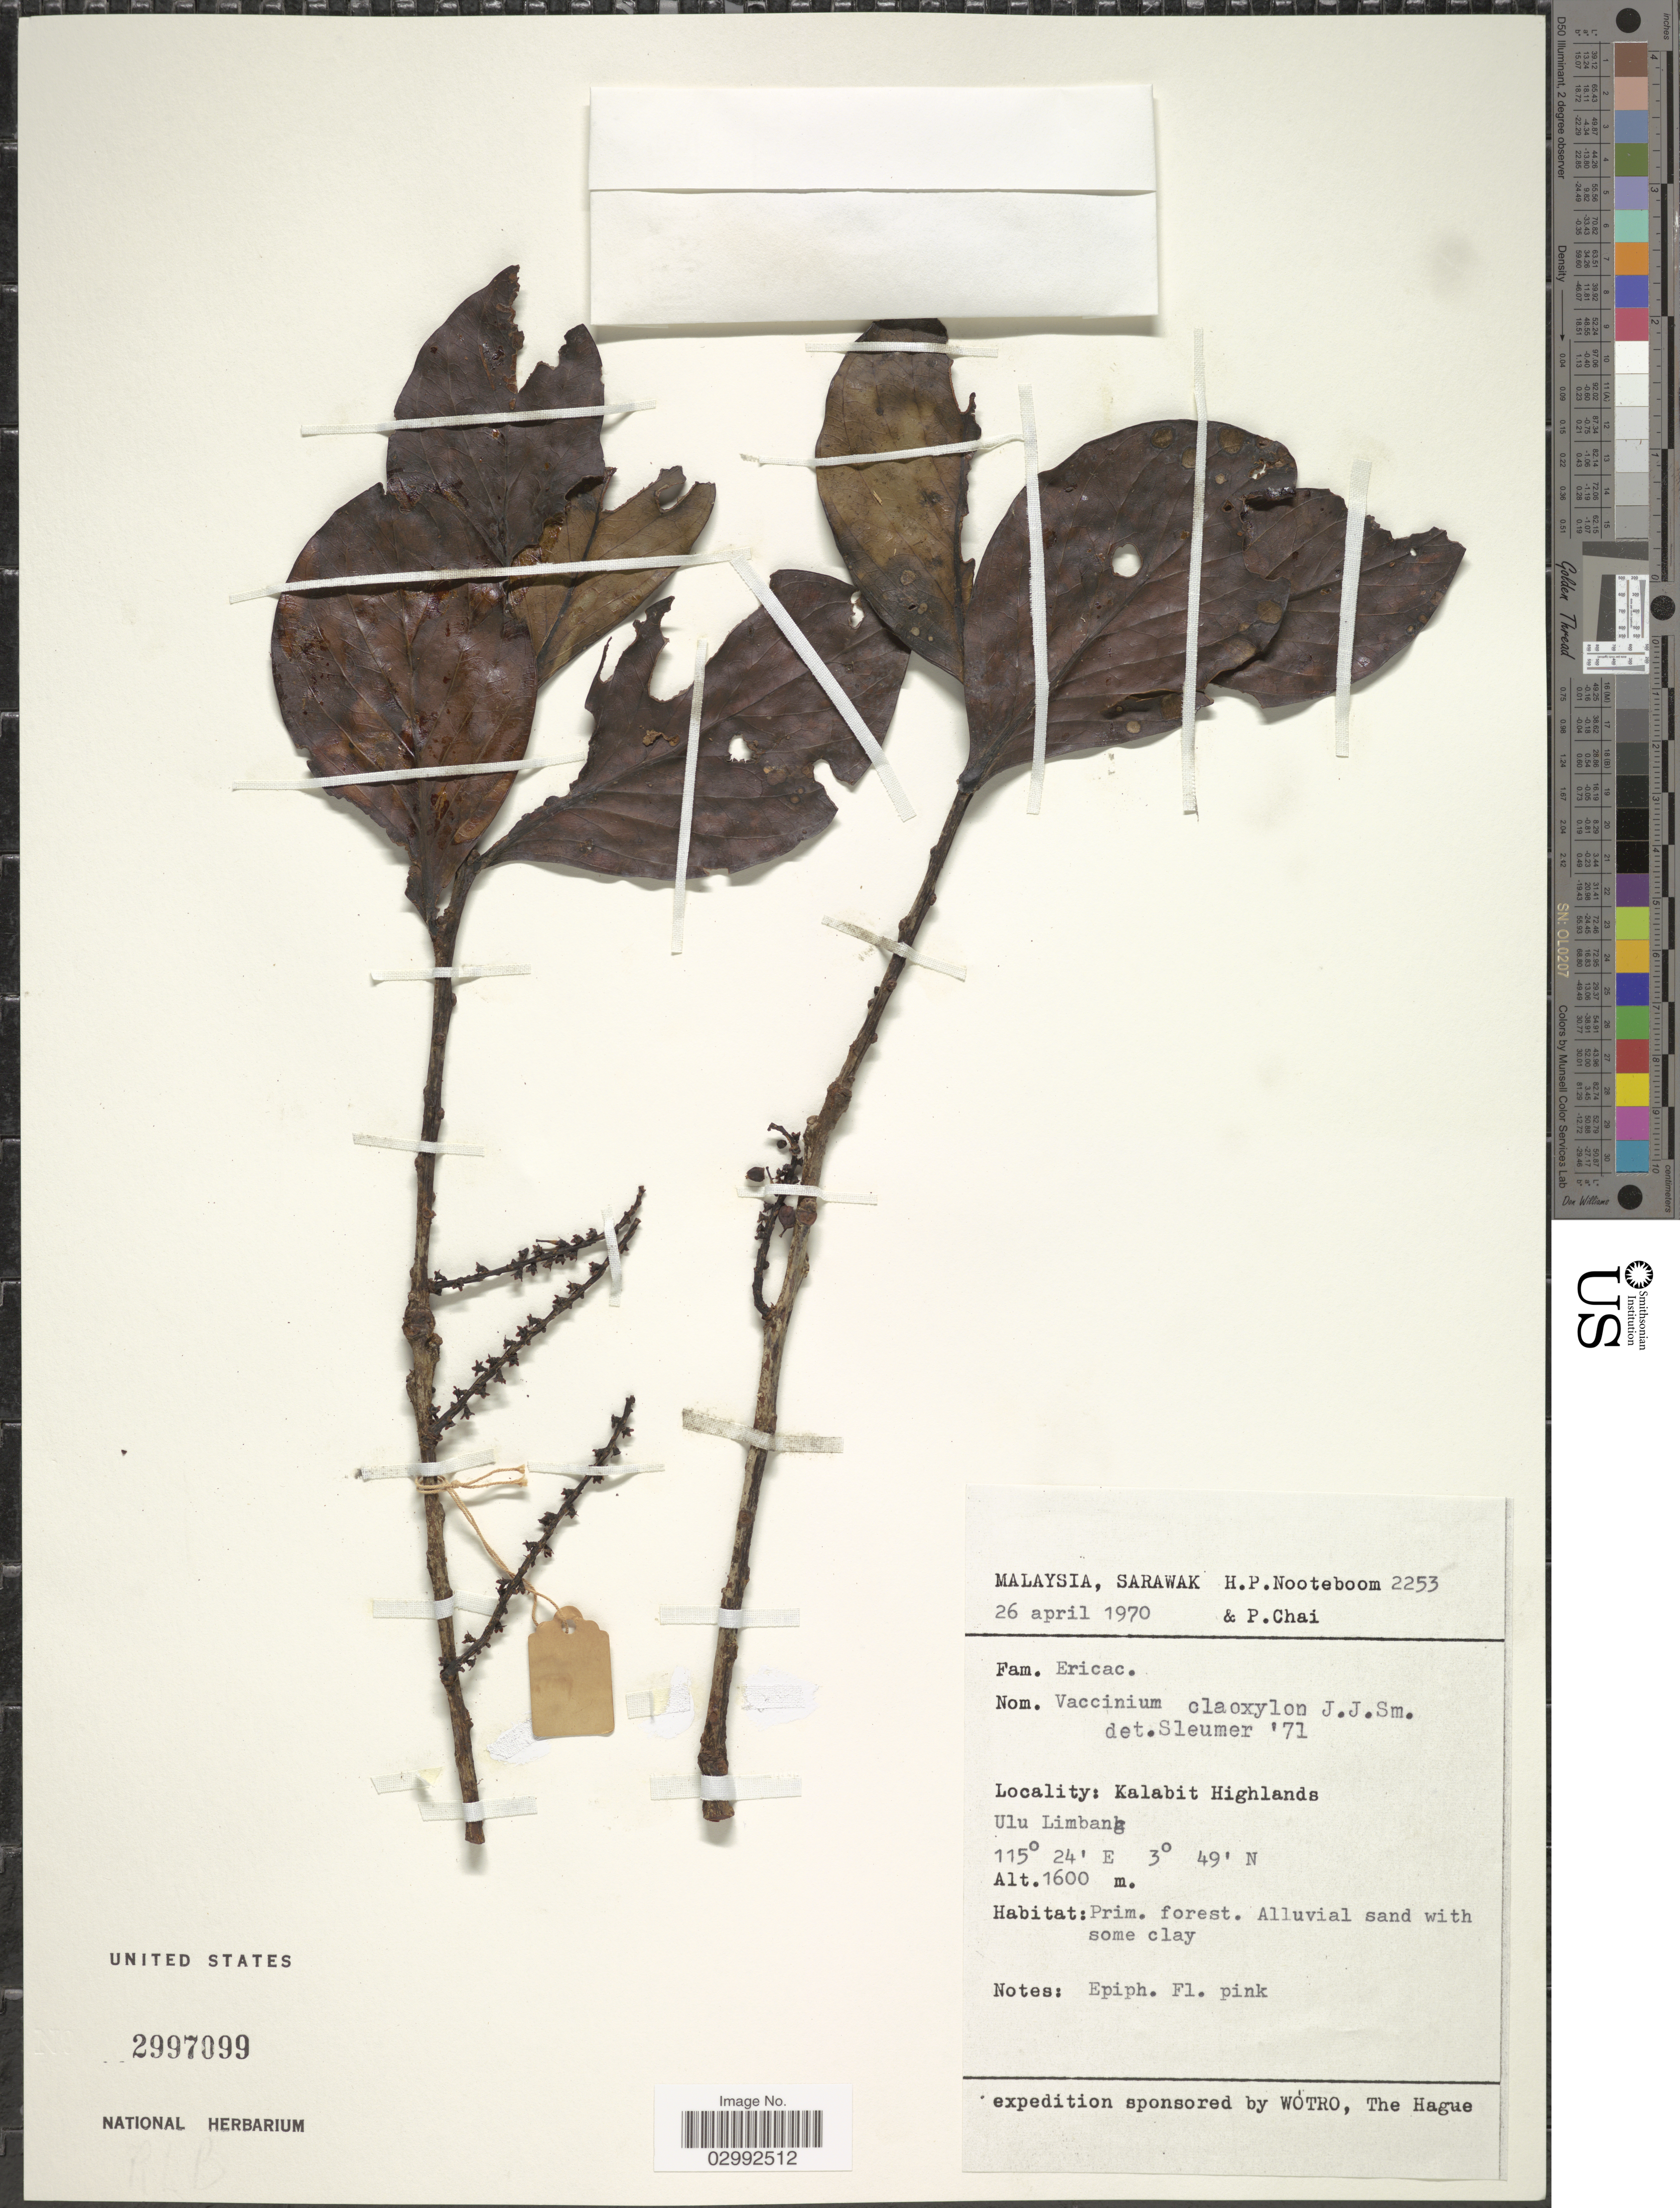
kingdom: Plantae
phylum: Tracheophyta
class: Magnoliopsida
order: Ericales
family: Ericaceae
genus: Vaccinium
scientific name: Vaccinium claoxylon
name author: J.J. Sm.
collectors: H. P. Nooteboom & P. Chai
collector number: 2253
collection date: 1970-04-26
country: Malaysia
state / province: Sarawak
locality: Kalabit Highlands, Ulu Limbang.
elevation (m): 1600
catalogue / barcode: US 2997099